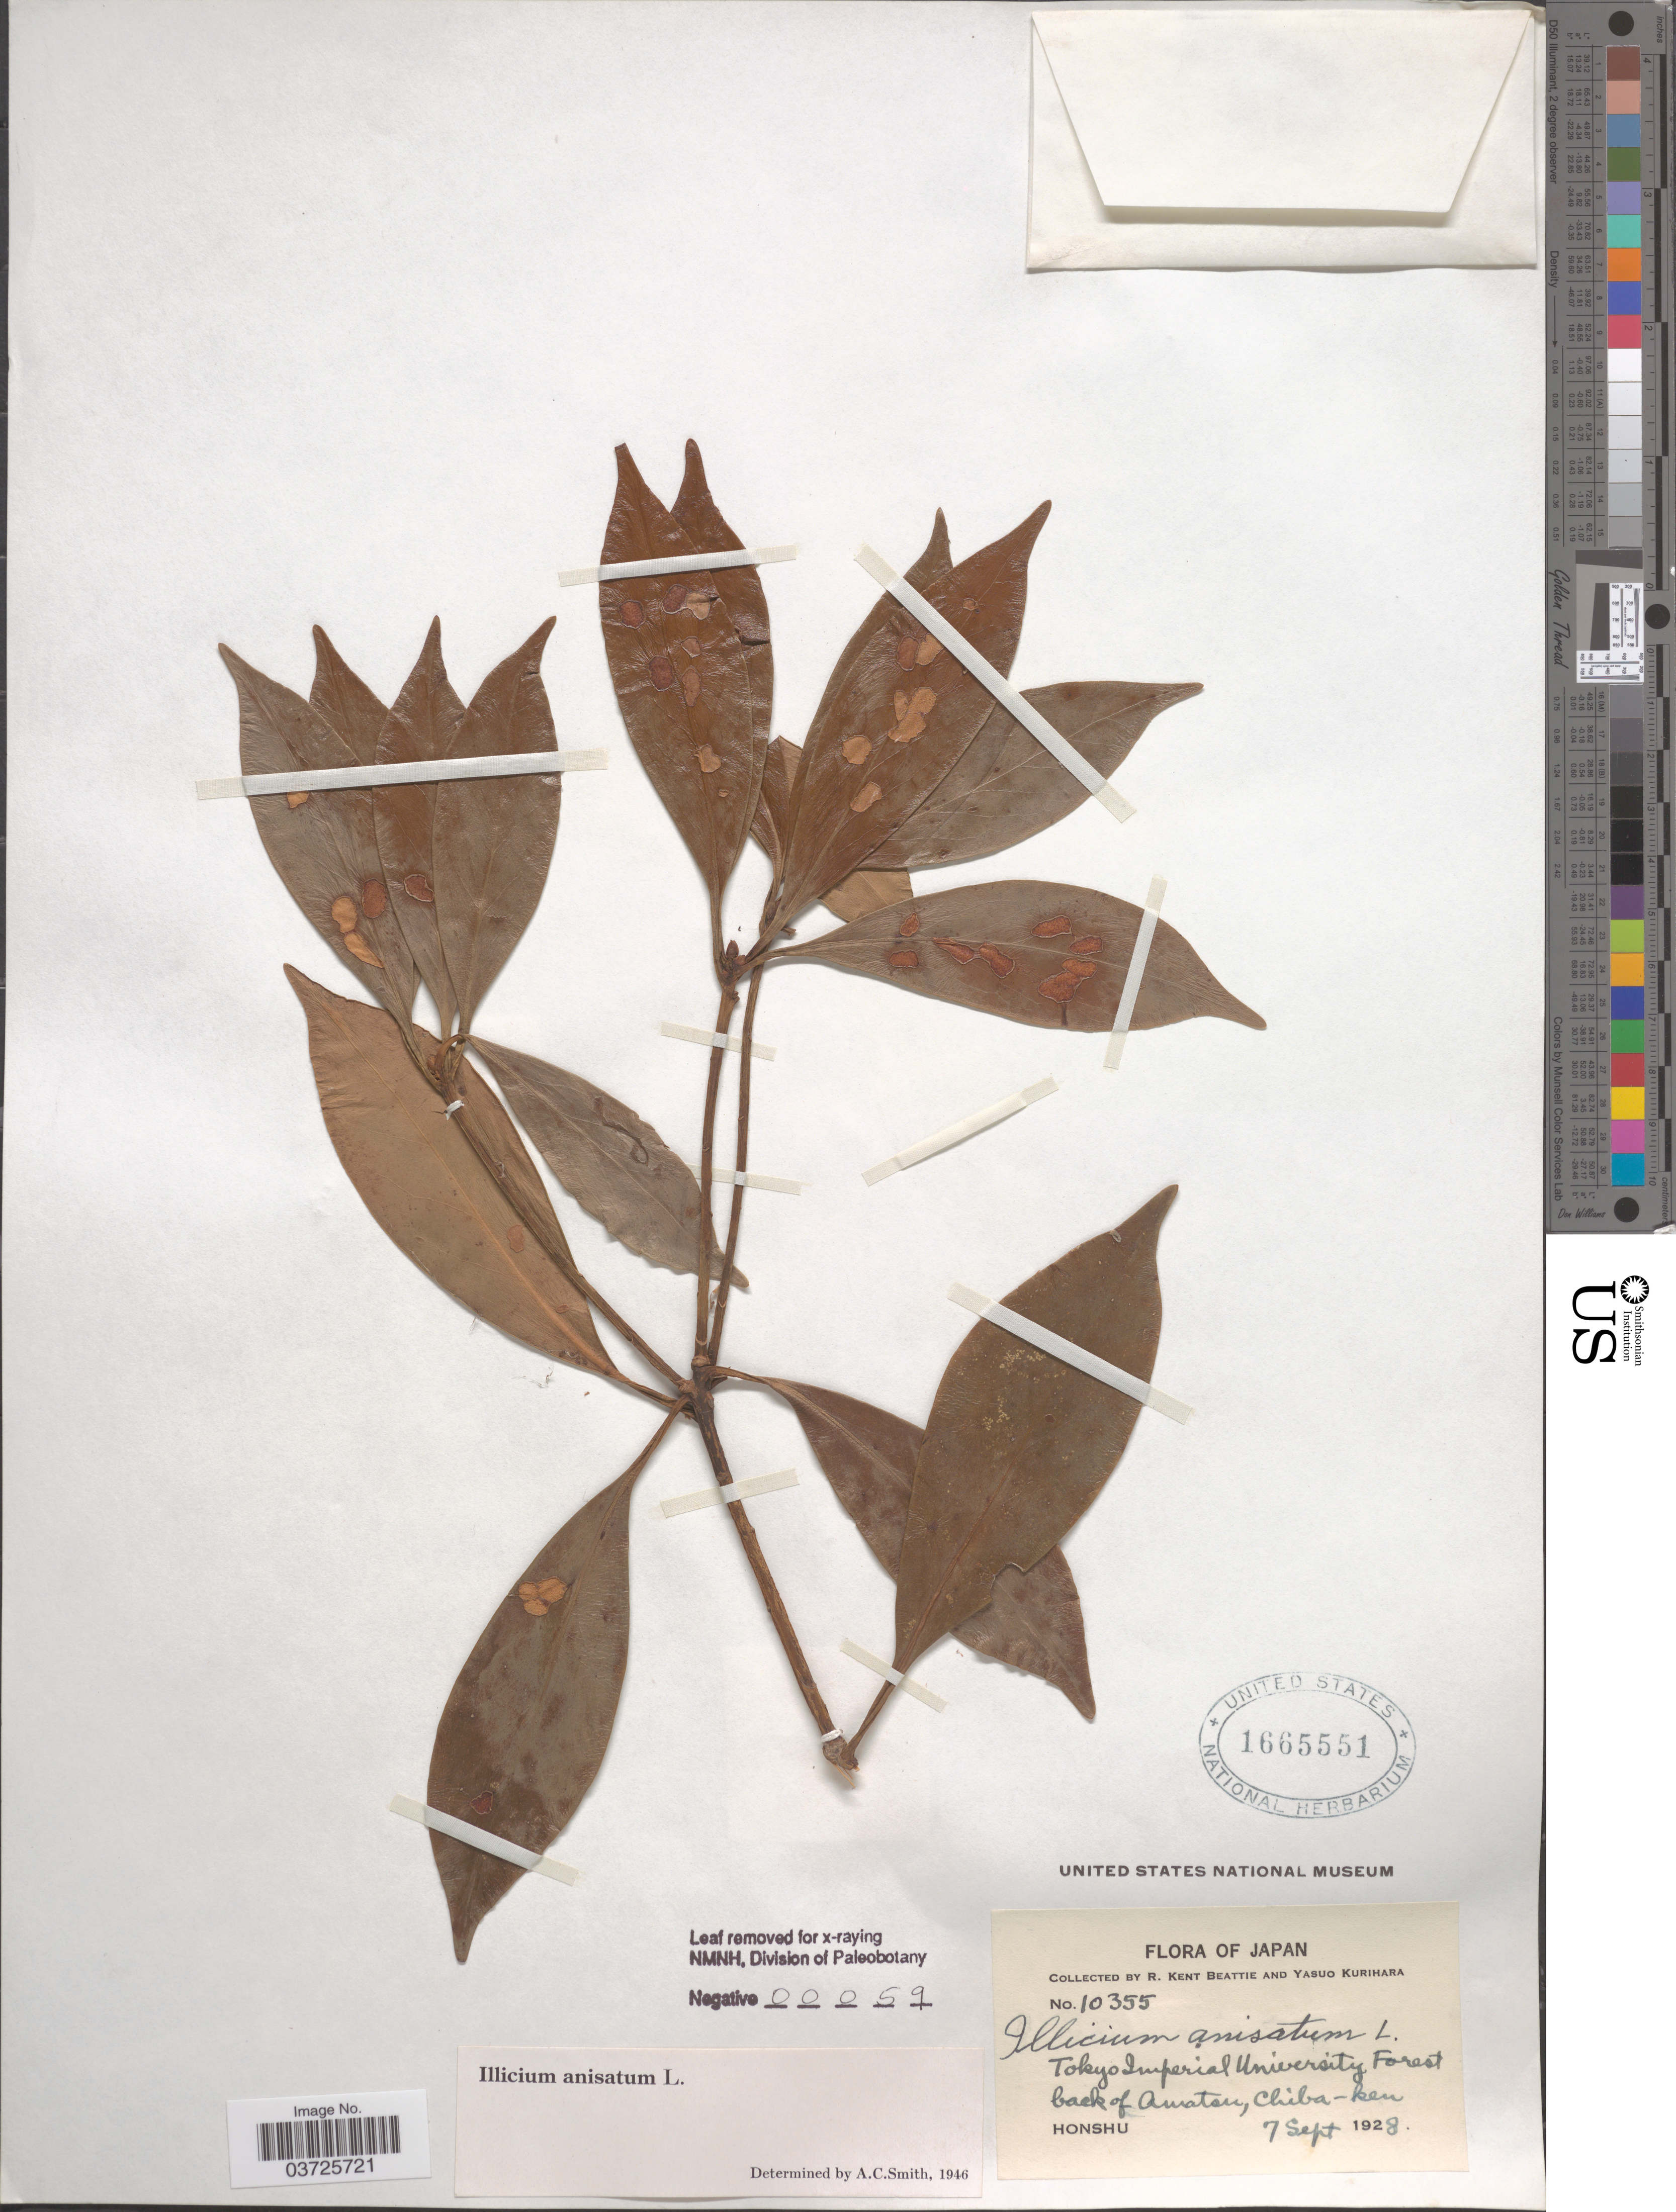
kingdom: Plantae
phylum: Tracheophyta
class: Magnoliopsida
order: Austrobaileyales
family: Schisandraceae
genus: Illicium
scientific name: Illicium anisatum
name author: L.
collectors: R. K. Beattie & Y. Kurihara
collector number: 10355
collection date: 1928-09-07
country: Japan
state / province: Tiba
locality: Tokyo Imperial University Forest back of Amaton, Chiba-ken.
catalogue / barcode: US 1665551